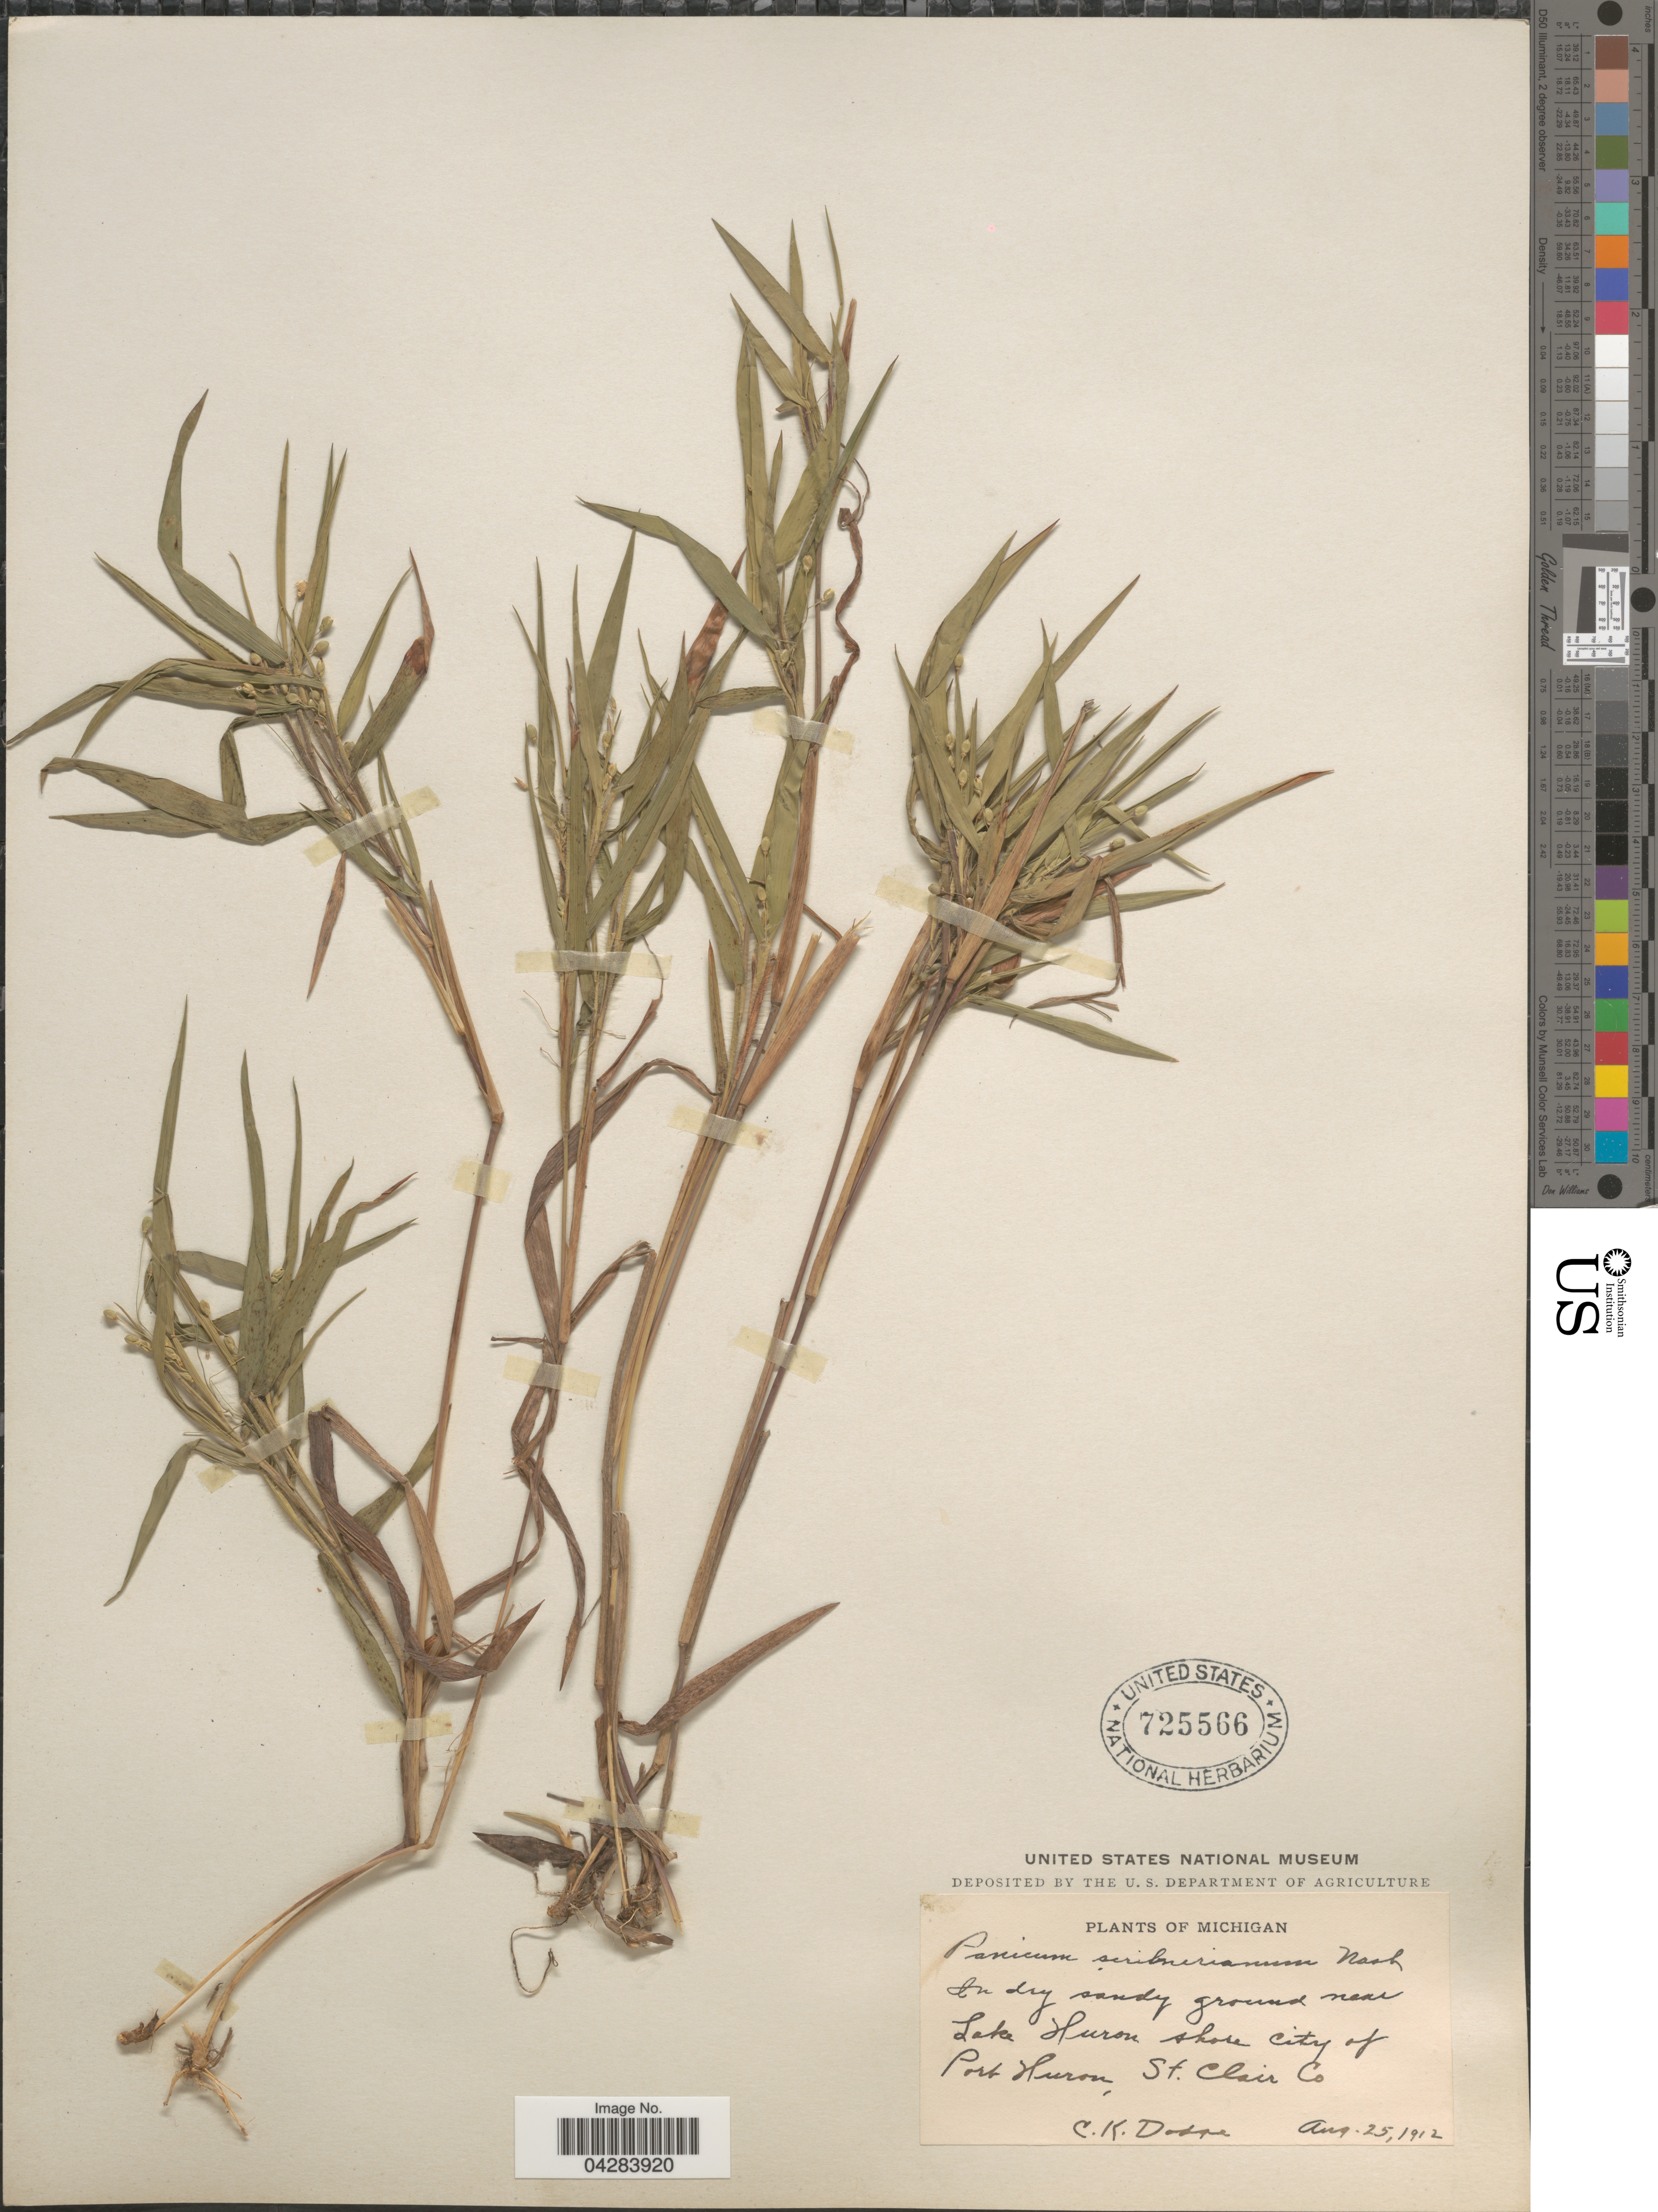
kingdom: Plantae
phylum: Tracheophyta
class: Liliopsida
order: Poales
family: Poaceae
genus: Dichanthelium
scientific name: Dichanthelium oligosanthes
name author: (Schult.) Gould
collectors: C. Dodge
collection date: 1912-08-25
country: United States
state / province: Michigan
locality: In dry sandy ground near Lake Huron shore City of Port Huron, St. Clair Co.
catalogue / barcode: US 725566